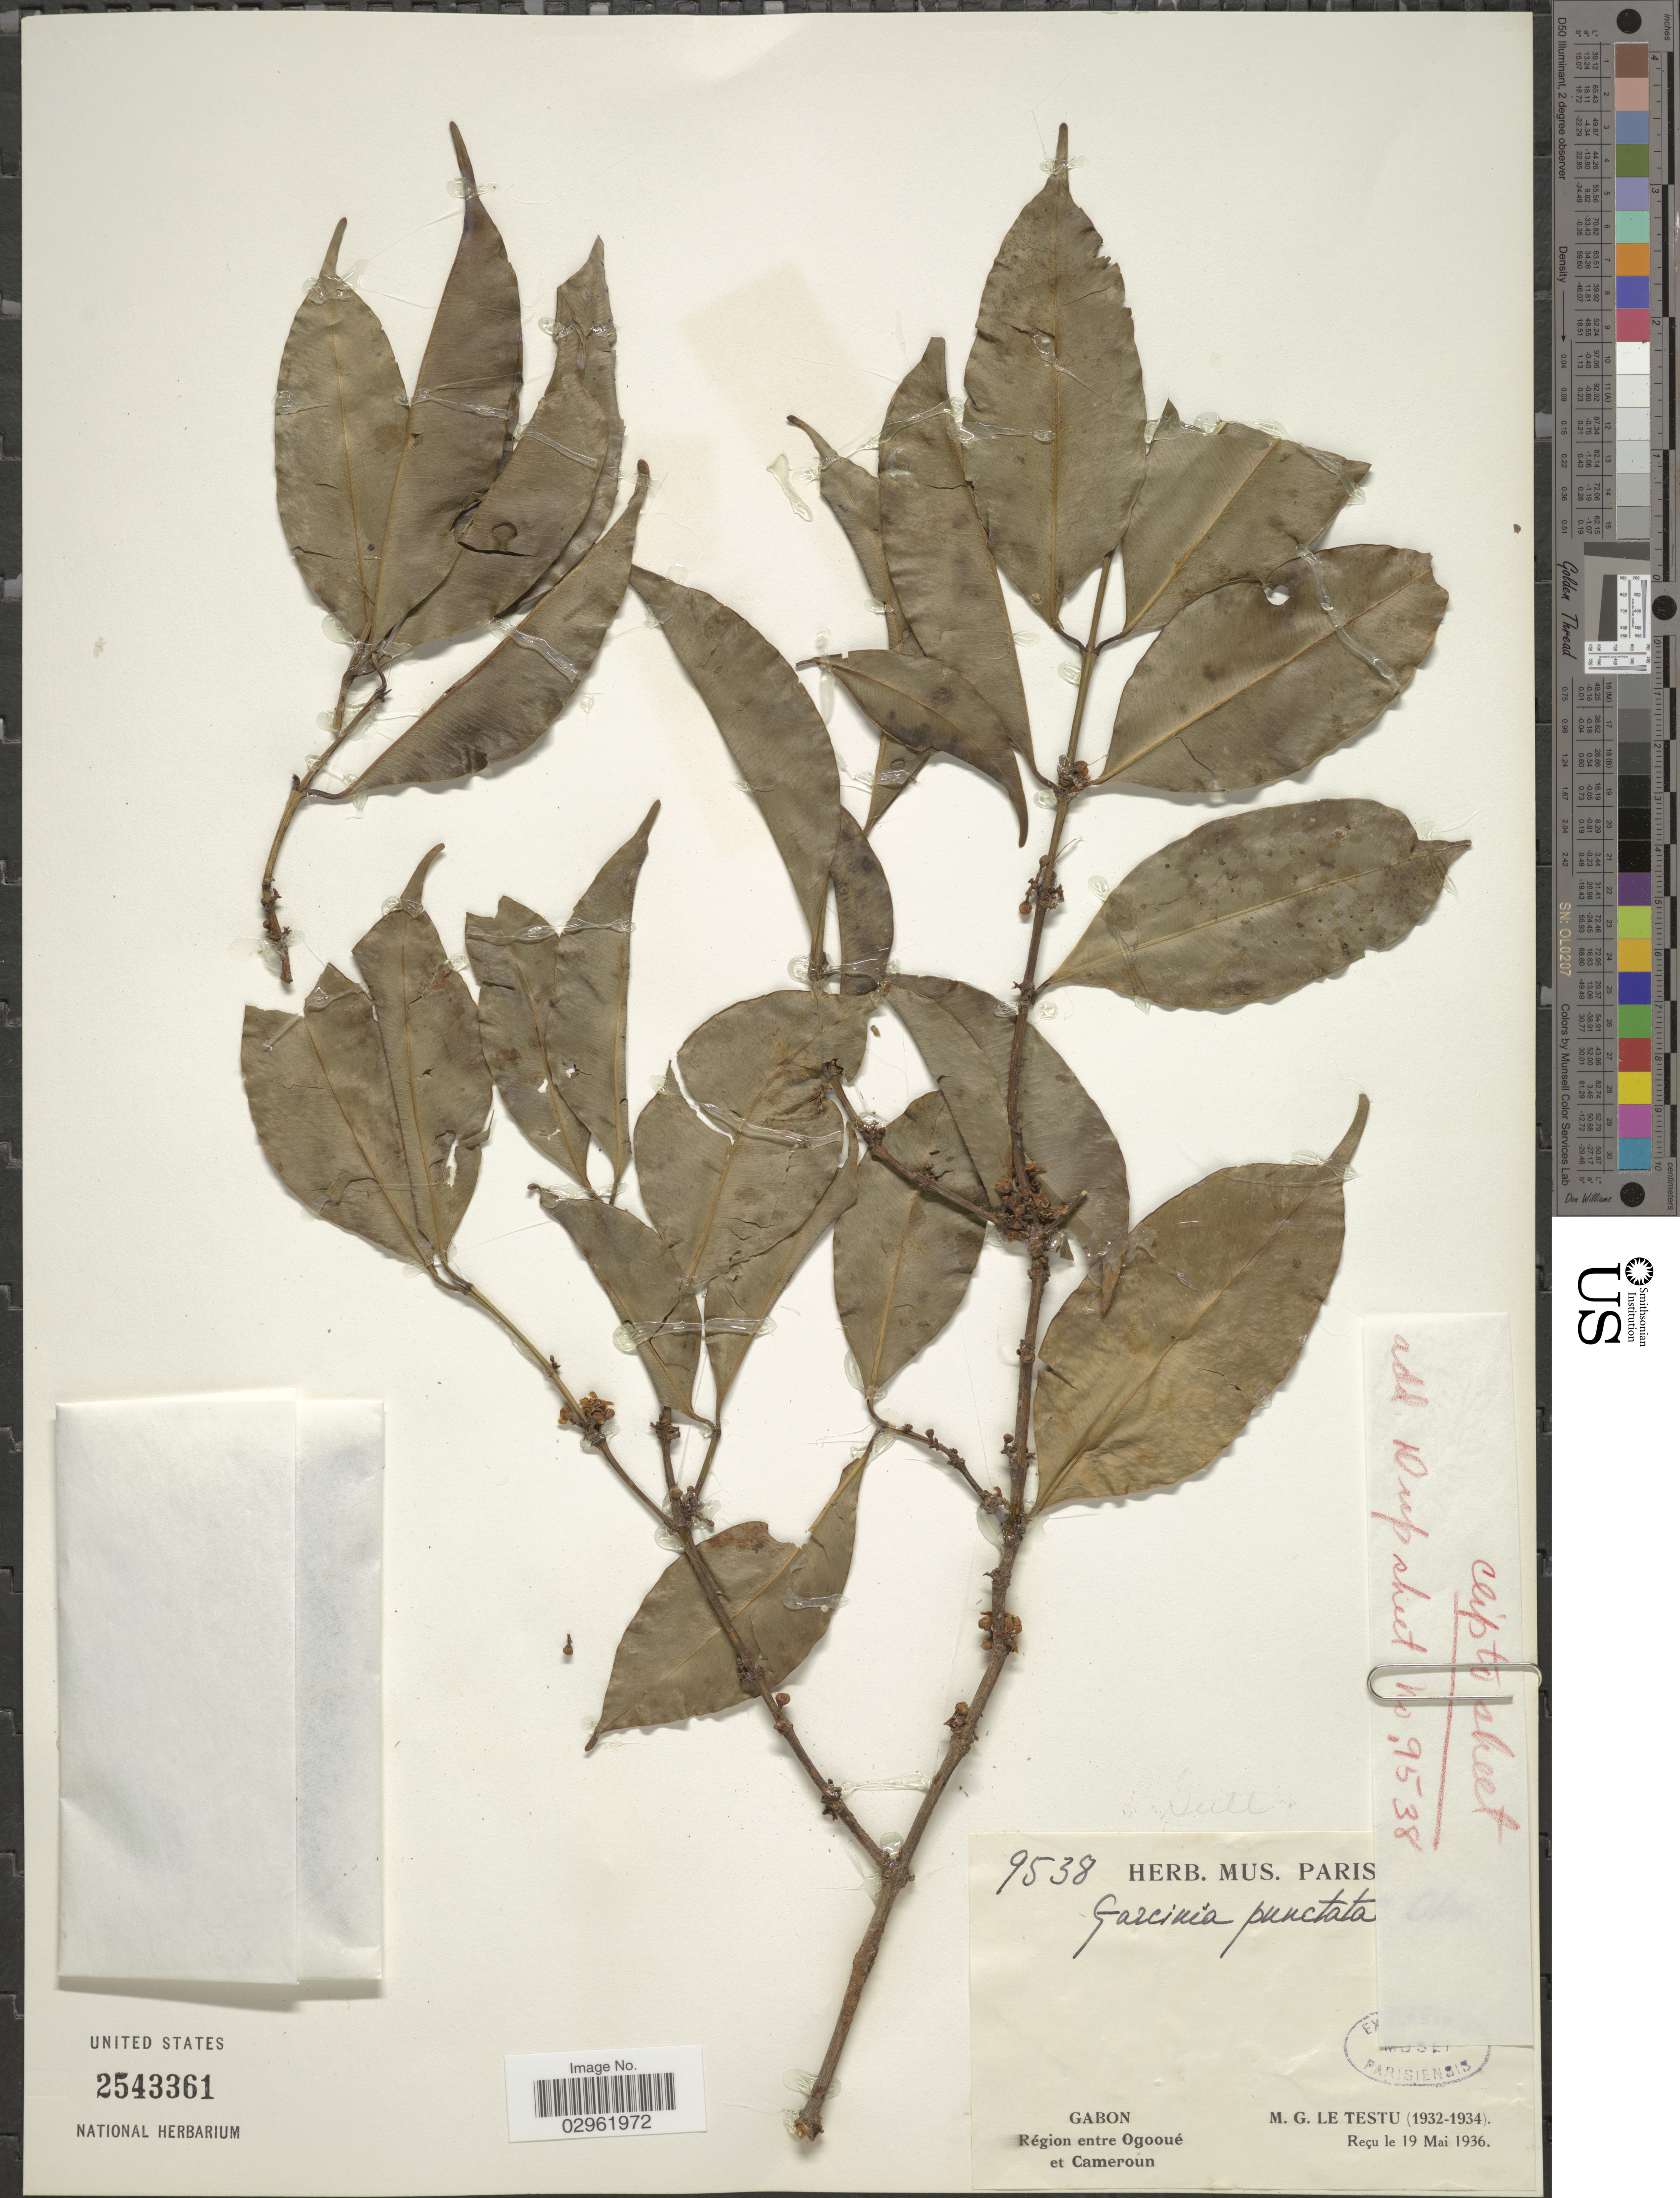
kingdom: Plantae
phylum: Tracheophyta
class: Magnoliopsida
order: Malpighiales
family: Clusiaceae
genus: Garcinia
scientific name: Garcinia punctata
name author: Oliv.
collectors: G. Le Testu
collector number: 9538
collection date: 1932/1934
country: Gabon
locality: Région entre Ogooué et Cameroun.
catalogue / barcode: US 2543361